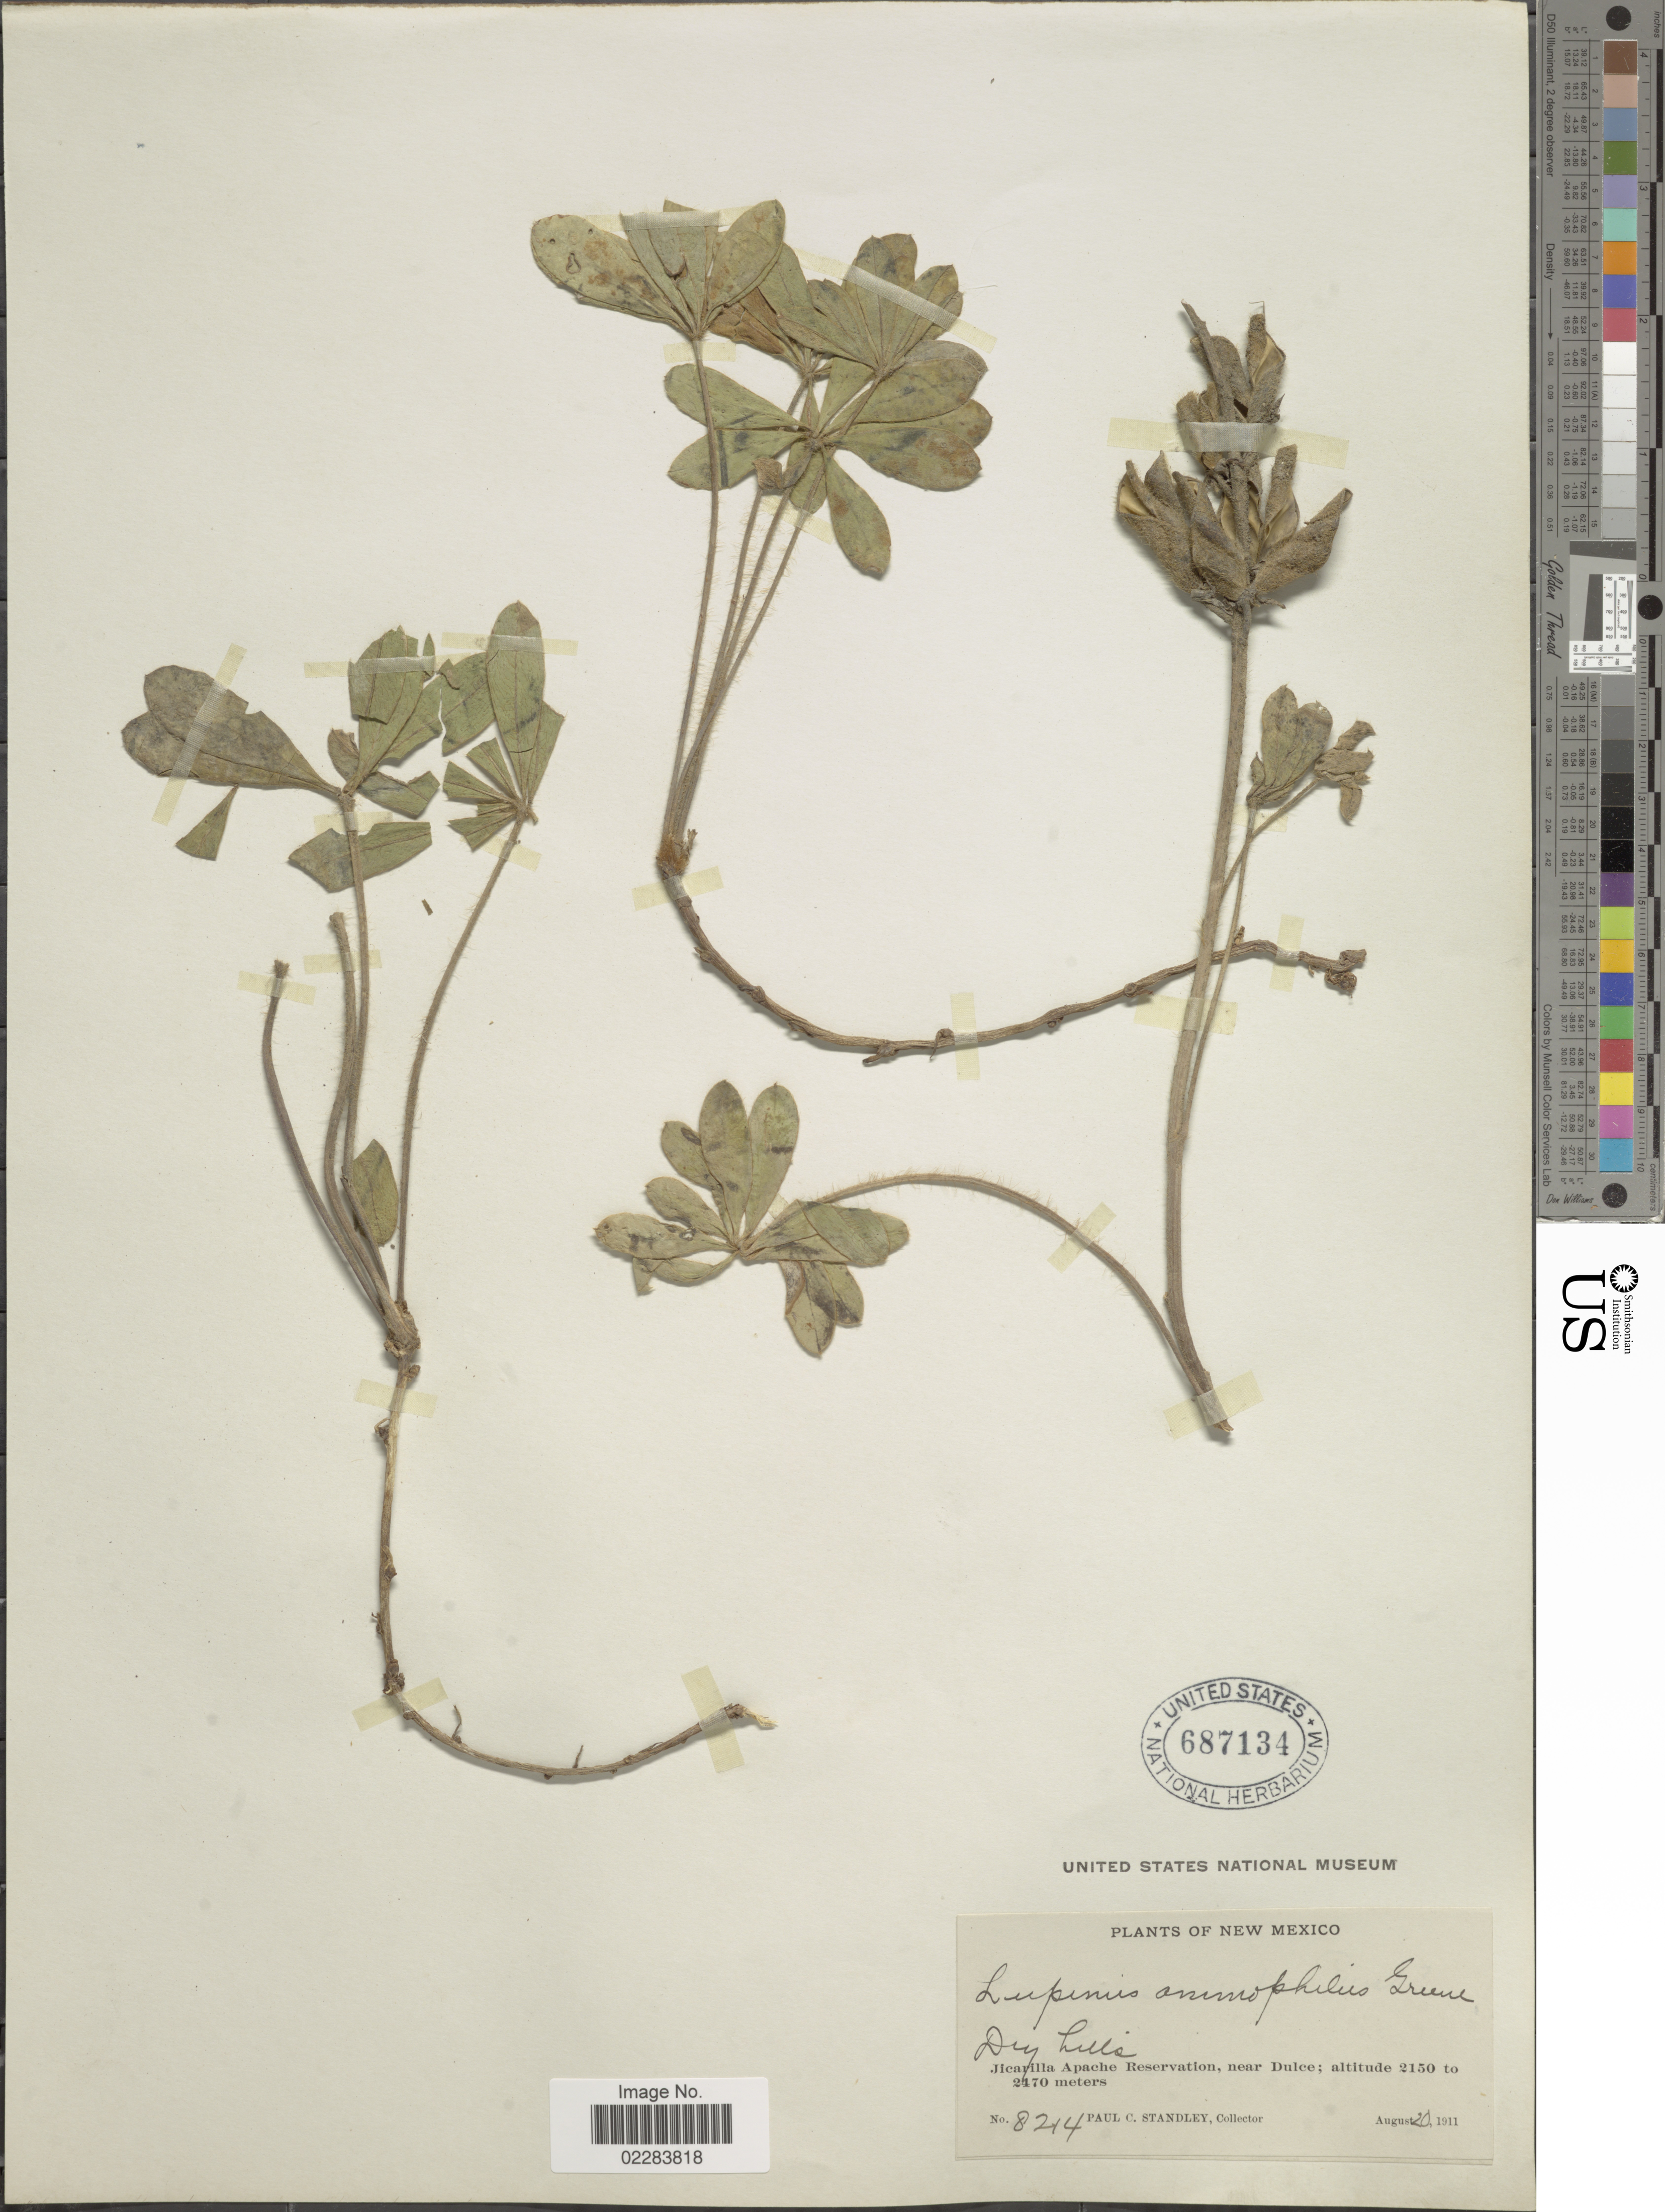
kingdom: Plantae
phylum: Tracheophyta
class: Magnoliopsida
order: Fabales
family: Fabaceae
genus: Lupinus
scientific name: Lupinus ammophilus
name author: Greene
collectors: P. C. Standley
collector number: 8214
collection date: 1911-08-20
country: United States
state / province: New Mexico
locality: Dry hills. Jicarilla Apache Reservation, near Dulce.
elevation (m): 2150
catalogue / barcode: US 687134